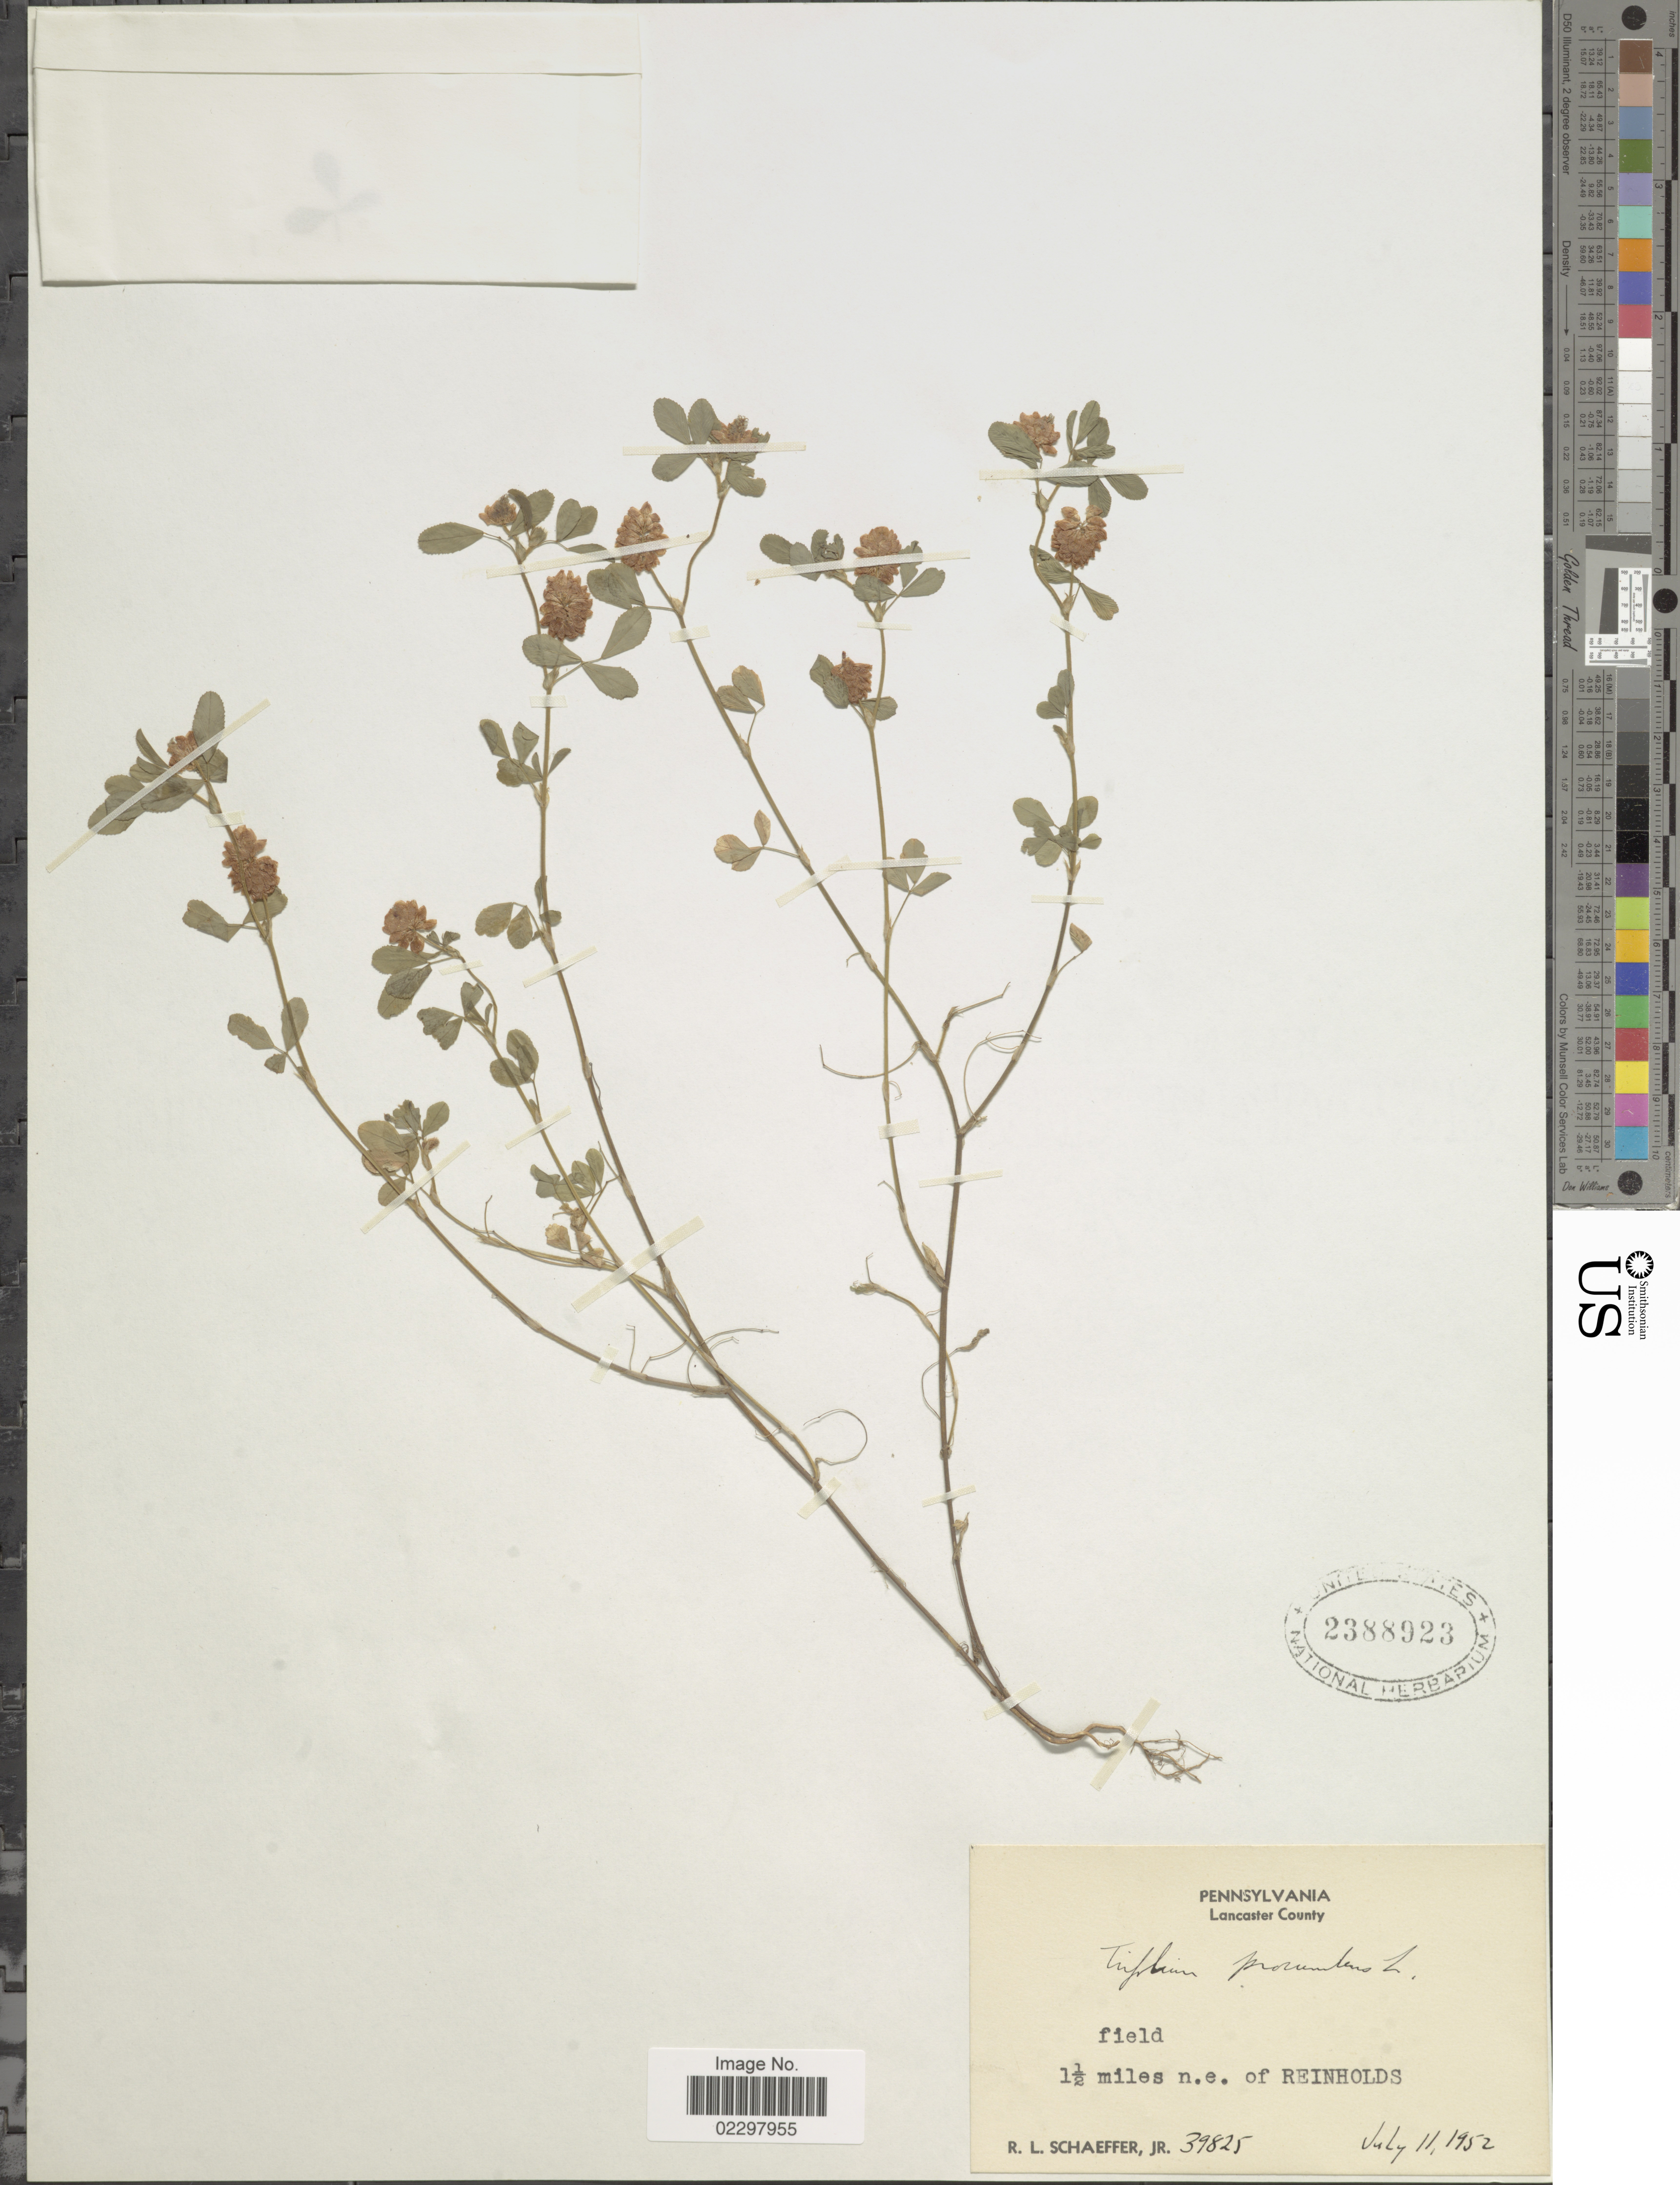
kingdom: Plantae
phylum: Tracheophyta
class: Magnoliopsida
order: Fabales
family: Fabaceae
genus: Trifolium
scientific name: Trifolium procumbens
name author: L.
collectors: R. Schaeffer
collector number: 39825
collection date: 1952-07-11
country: United States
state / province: Pennsylvania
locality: Lancaster County, 1 1/2 miles n.e. of Reinholds.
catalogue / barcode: US 2388923